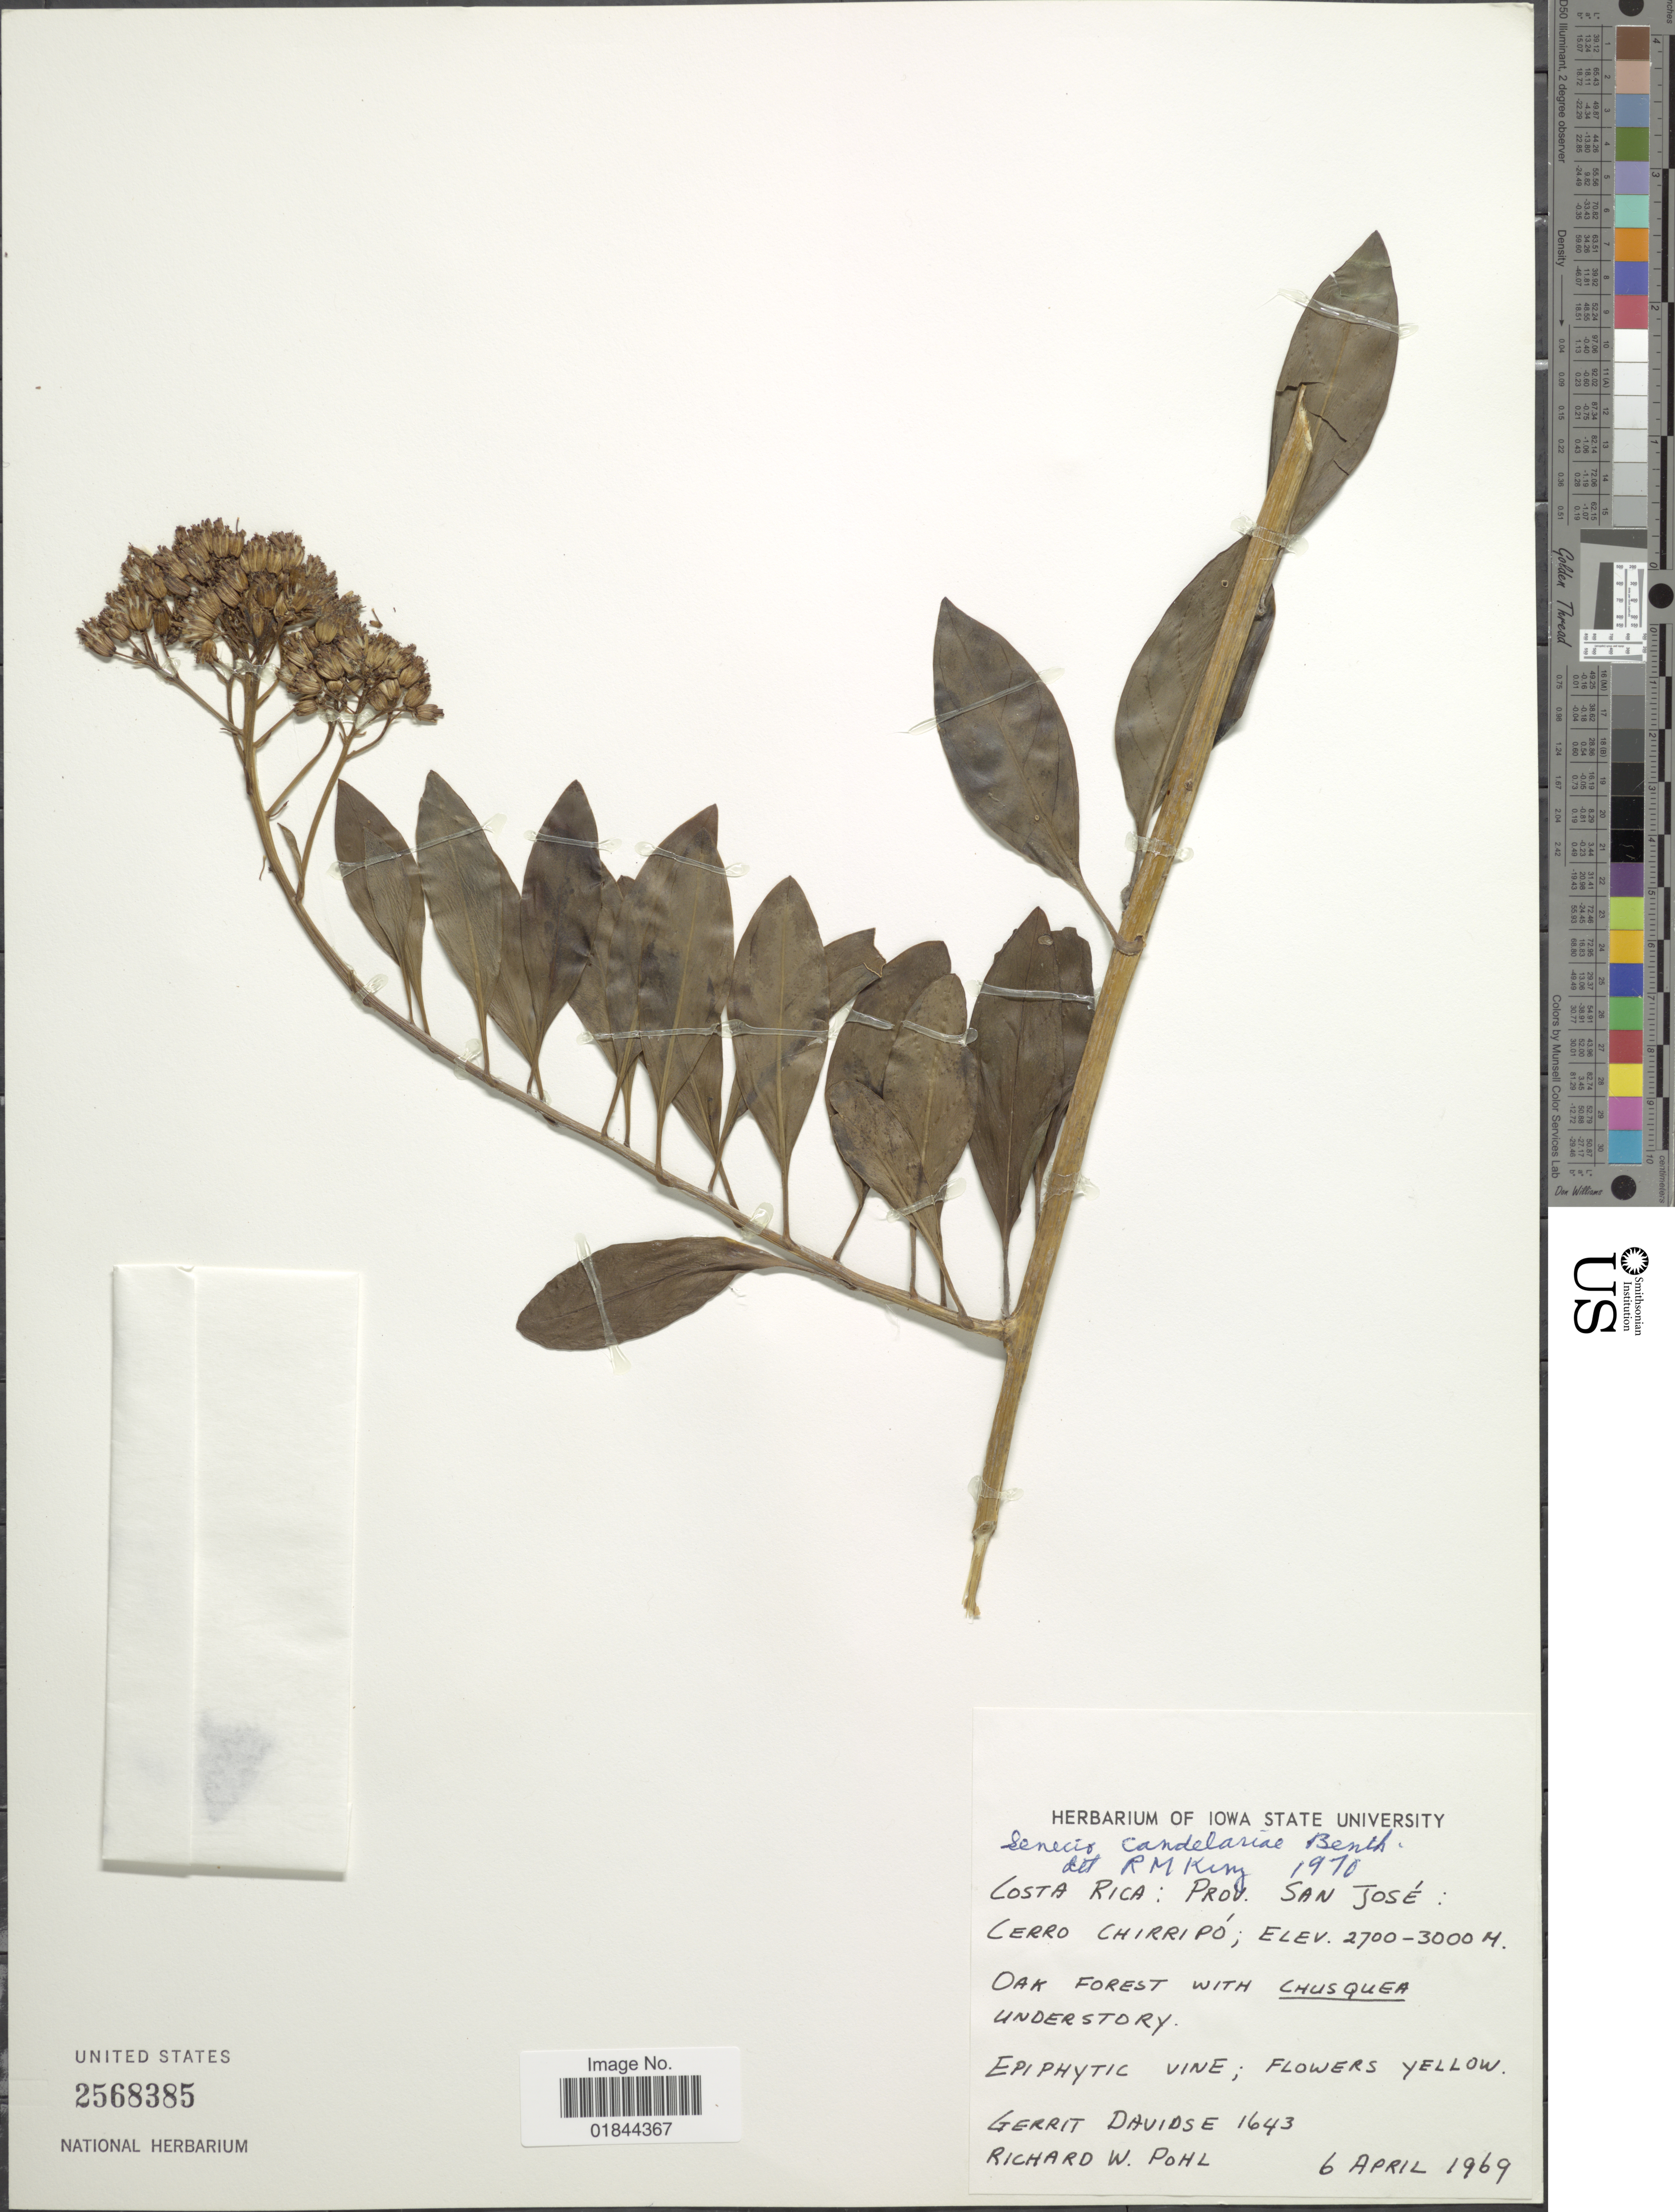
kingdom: Plantae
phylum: Tracheophyta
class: Magnoliopsida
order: Asterales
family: Asteraceae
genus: Pentacalia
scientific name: Pentacalia wilburii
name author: H. Rob.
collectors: G. Davidse & R. W. Pohl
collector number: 1643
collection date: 1969-04-06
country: Costa Rica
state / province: San José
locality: Cerro Chirripó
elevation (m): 2700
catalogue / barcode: US 2568385